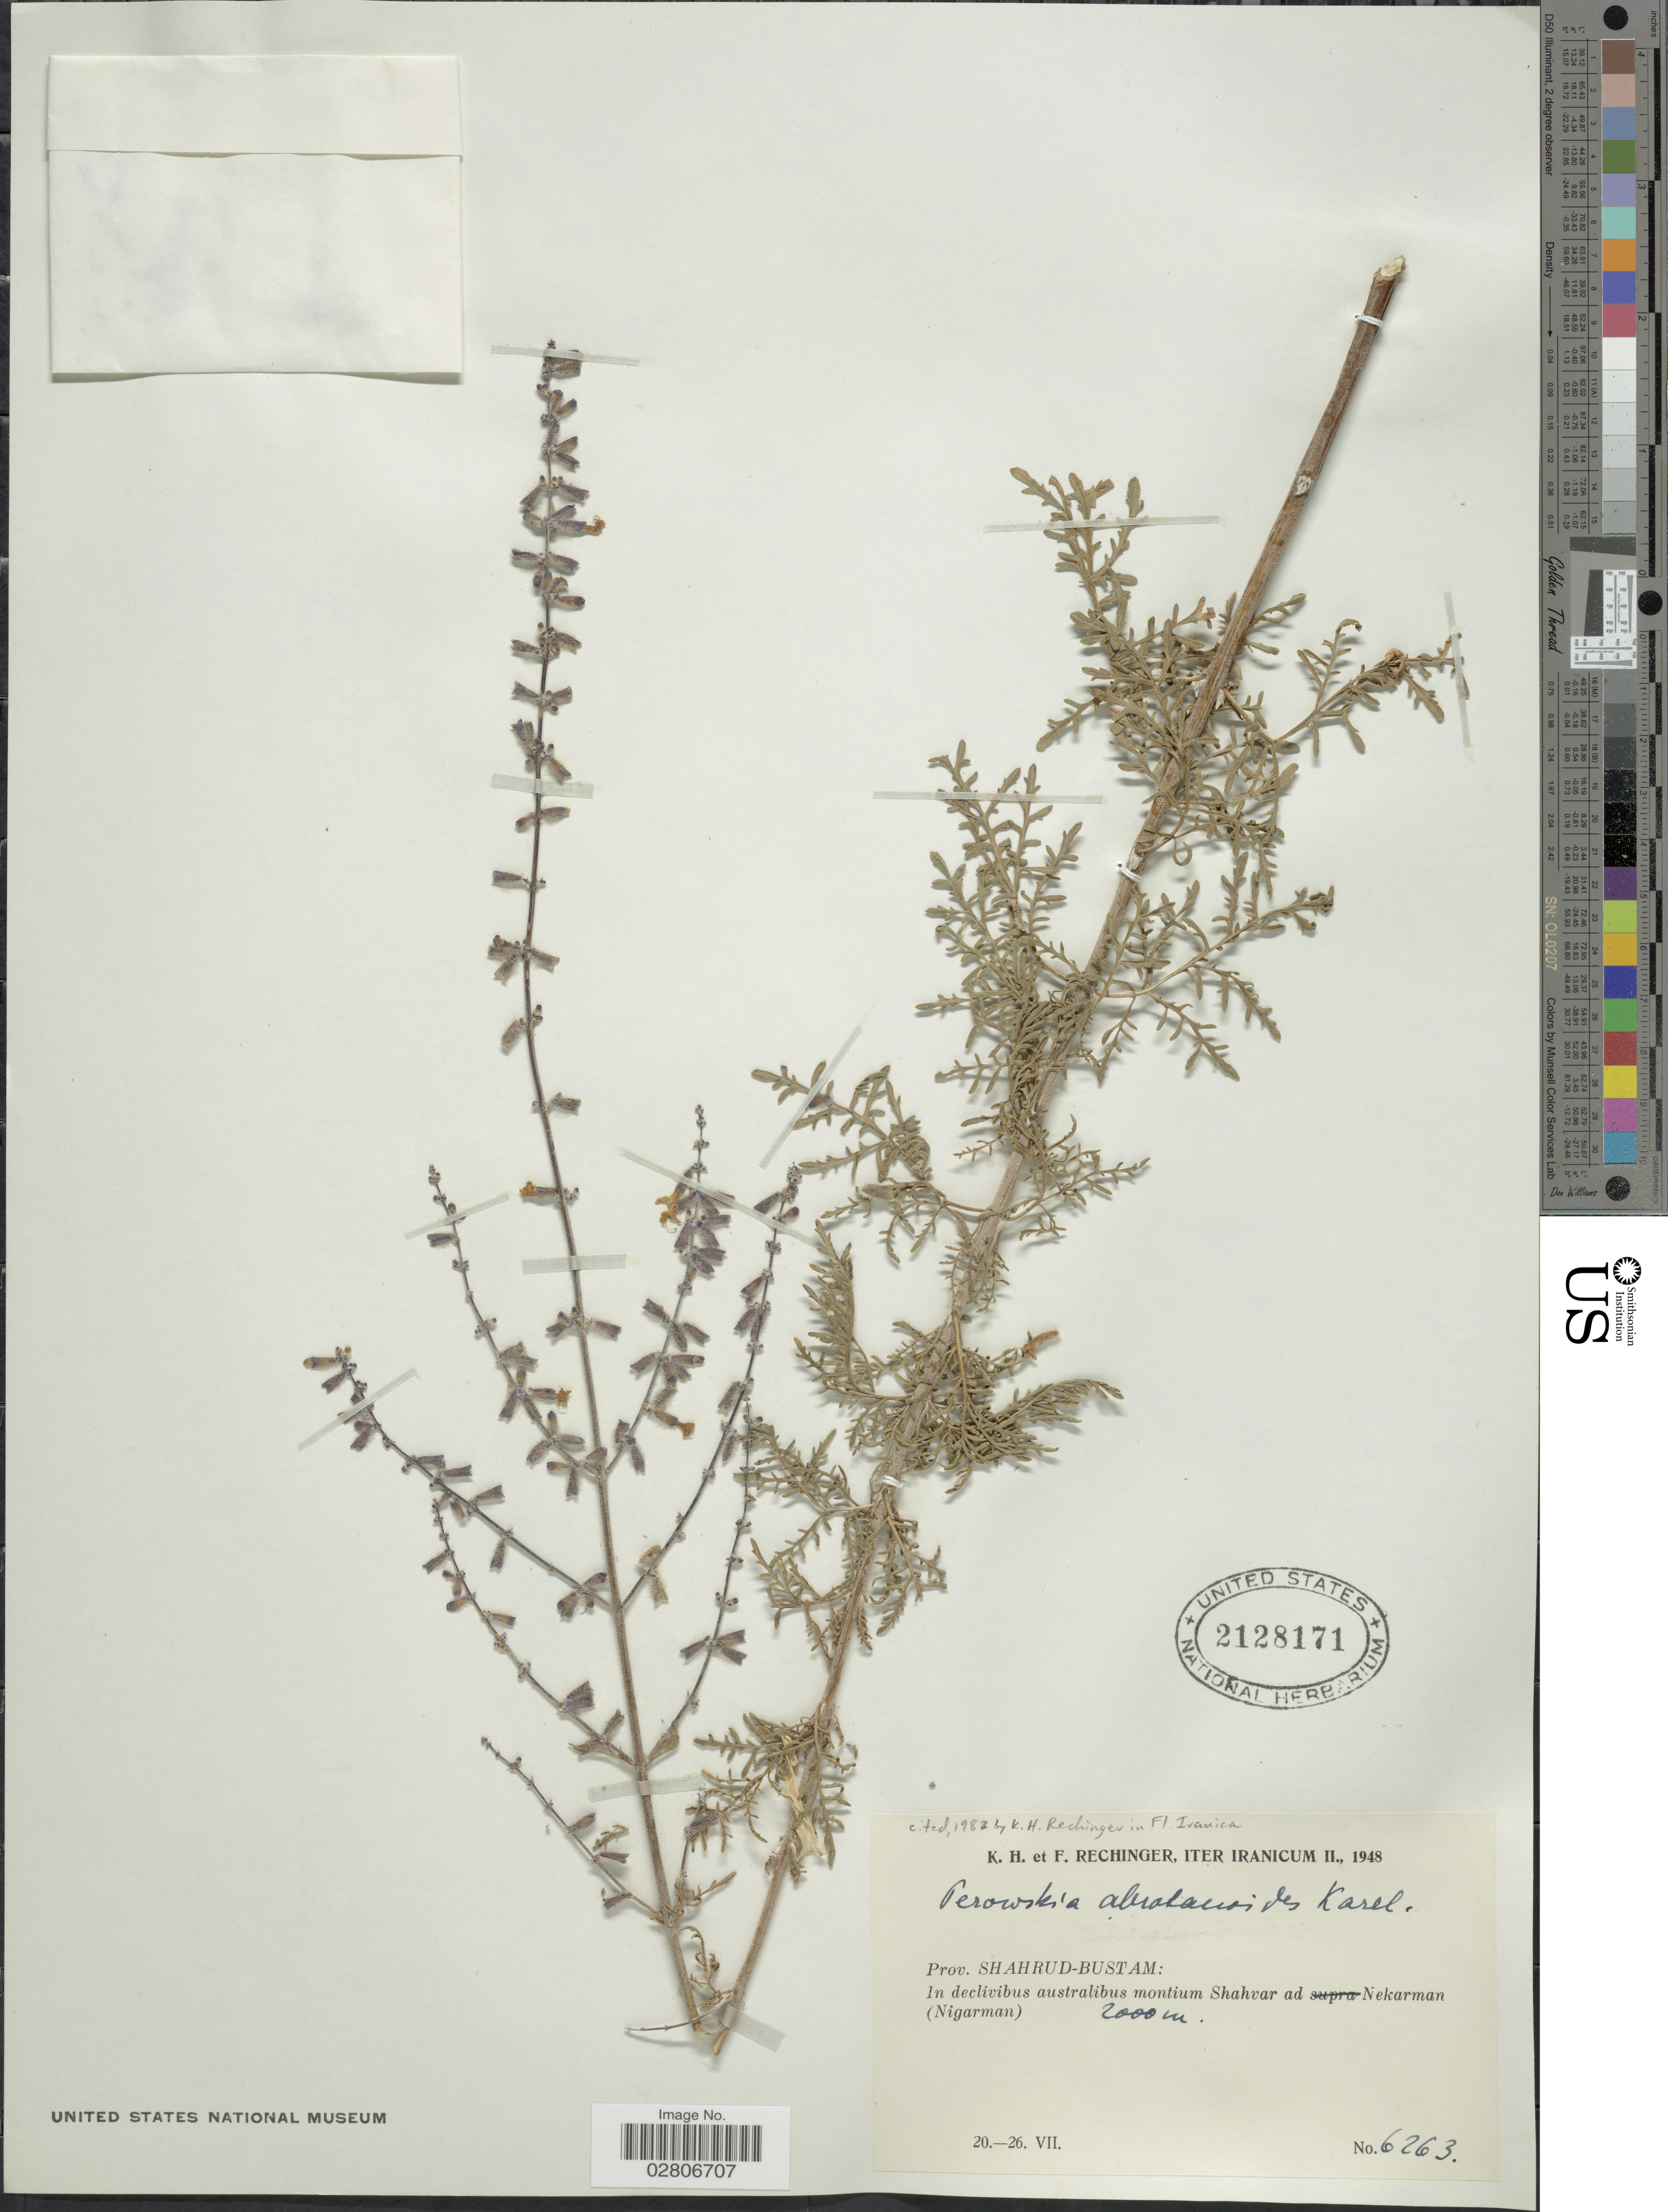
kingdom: Plantae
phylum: Tracheophyta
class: Magnoliopsida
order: Lamiales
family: Lamiaceae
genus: Perovskia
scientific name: Perovskia abrotanoides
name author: Kar.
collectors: K. H. Rechinger & F. Rechinger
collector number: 6263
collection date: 1948-07-20/1948-07-26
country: Iran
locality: Iranicum., Prov. Shahrud-Bustam. In declivibus australibus montium Shahvar ad Nekarman (Nigarman).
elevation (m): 2000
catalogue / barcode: US 2128171